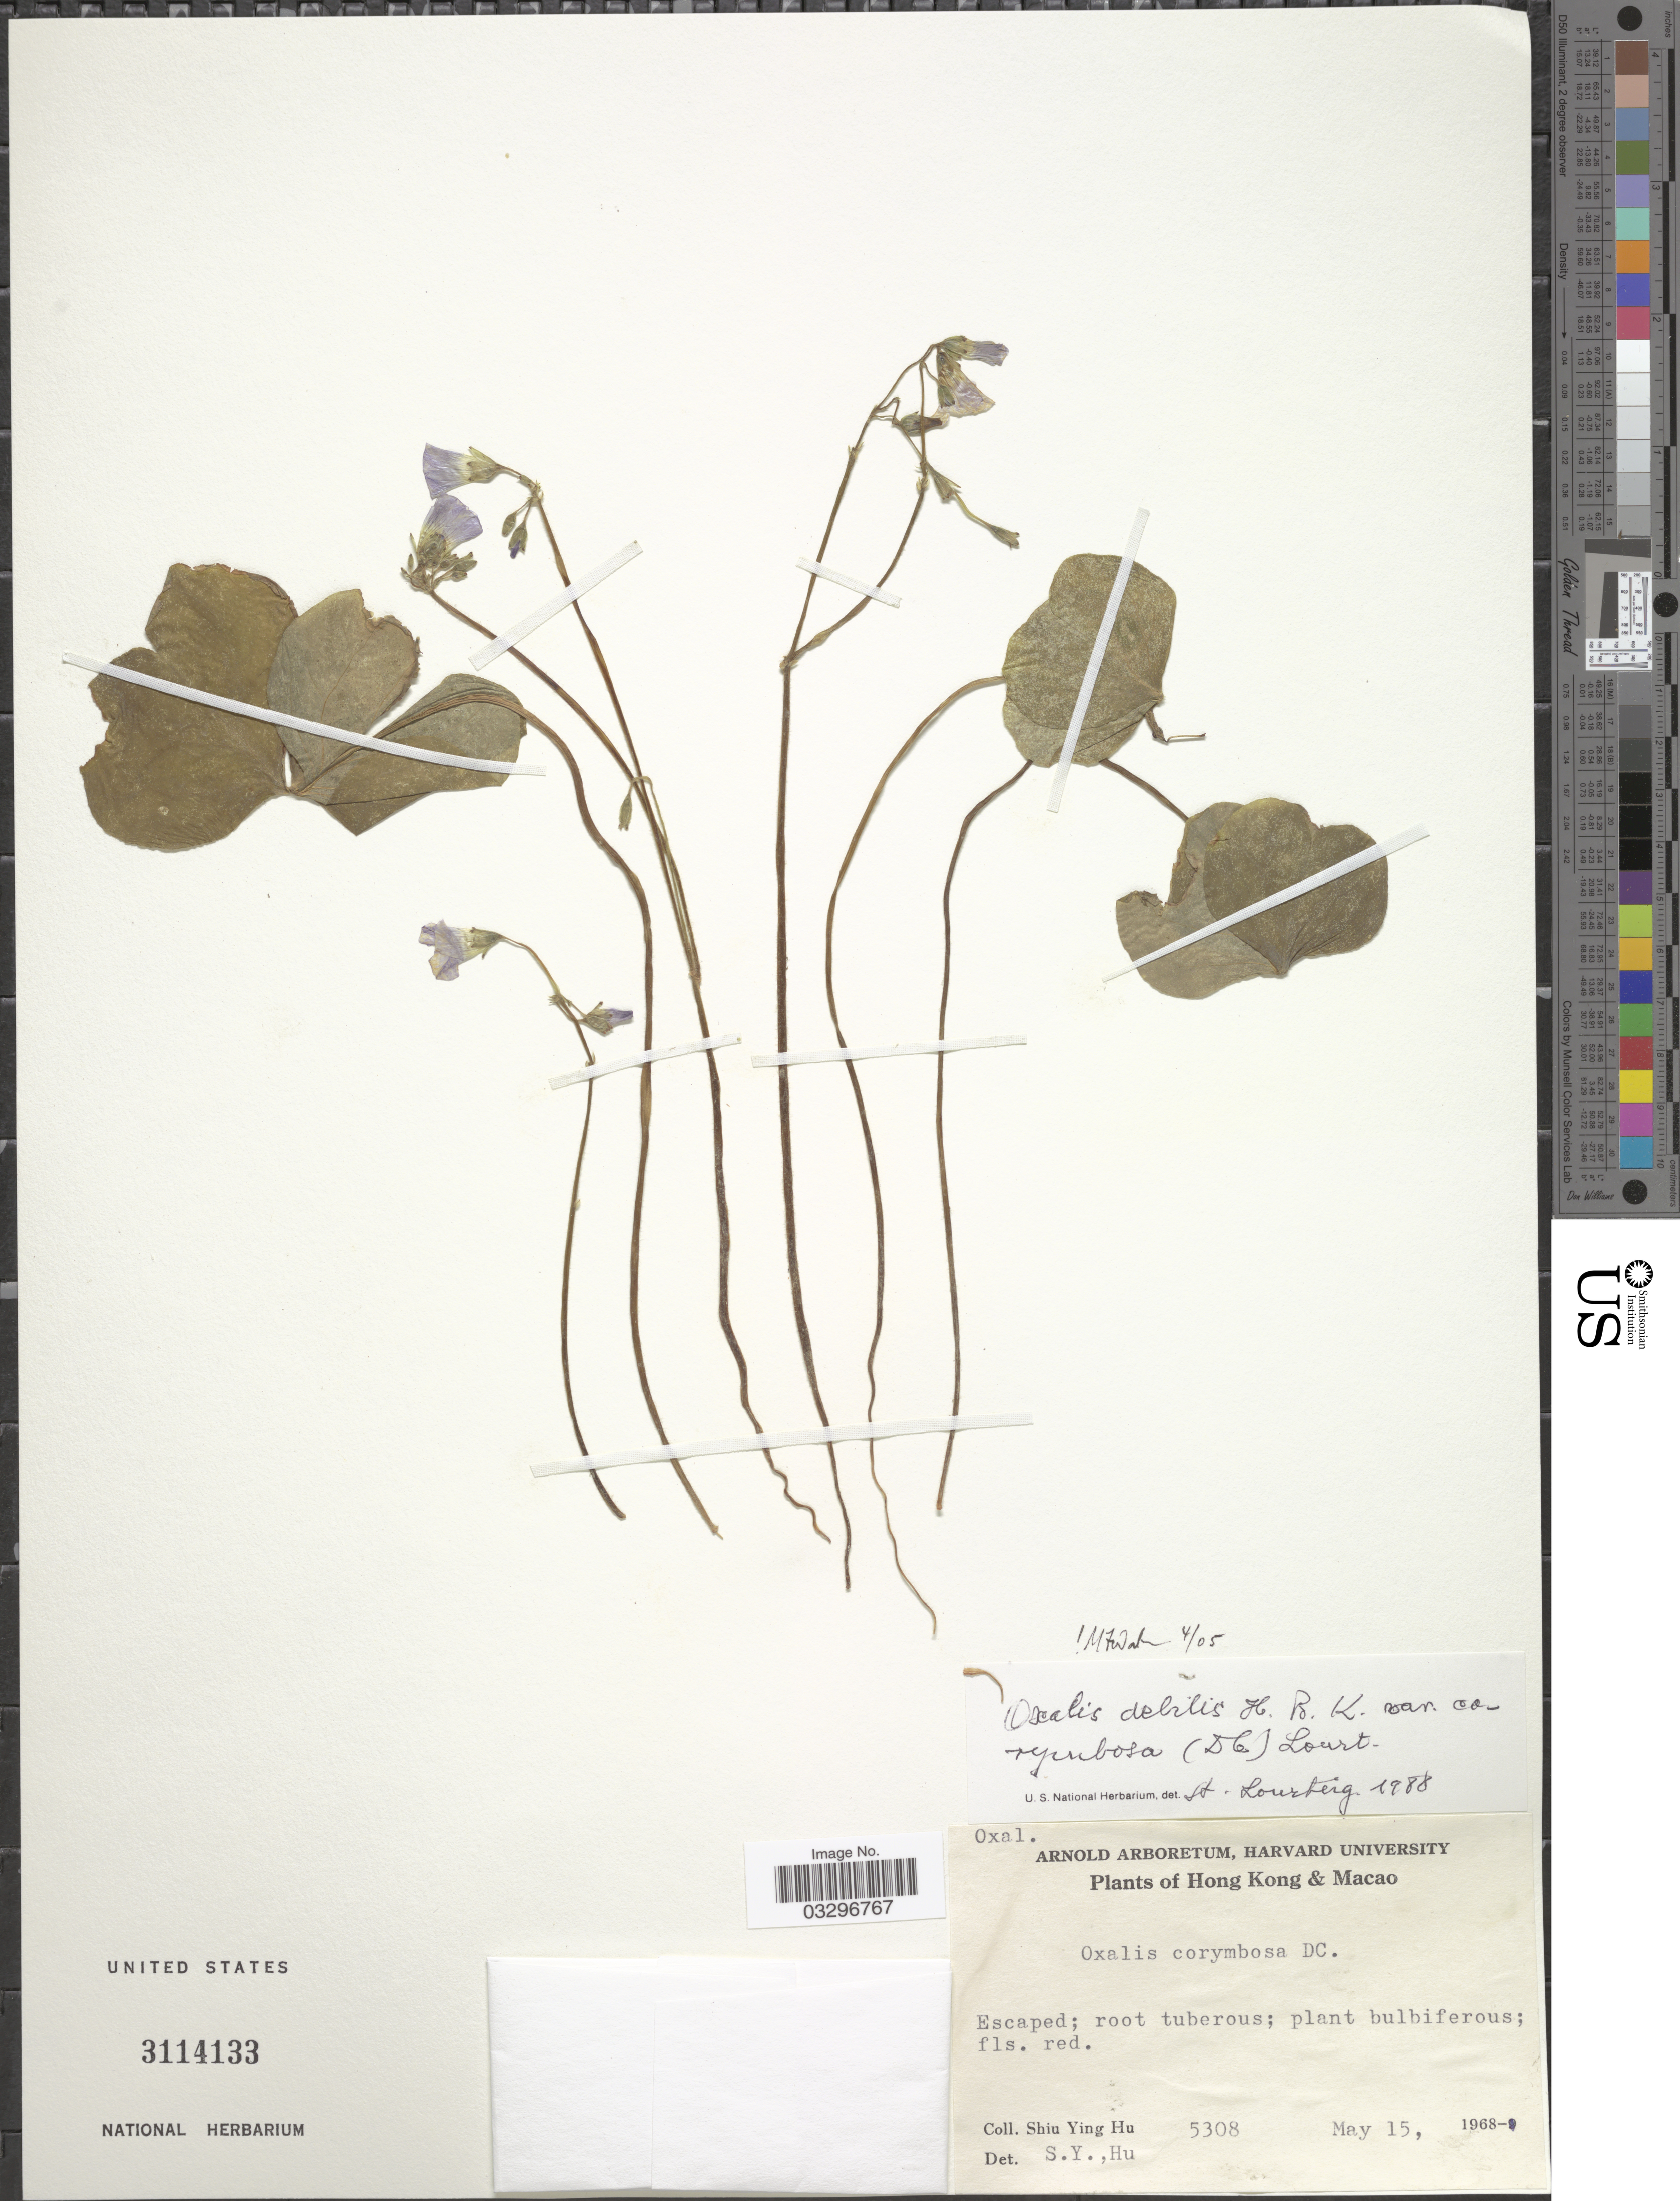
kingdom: Plantae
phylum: Tracheophyta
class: Magnoliopsida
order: Oxalidales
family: Oxalidaceae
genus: Oxalis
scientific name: Oxalis debilis var. corymbosa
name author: (DC.) Lourteig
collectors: S. Y. Hu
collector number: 5308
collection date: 1968-05-15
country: China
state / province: Hong Kong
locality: Macao.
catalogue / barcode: US 3114133